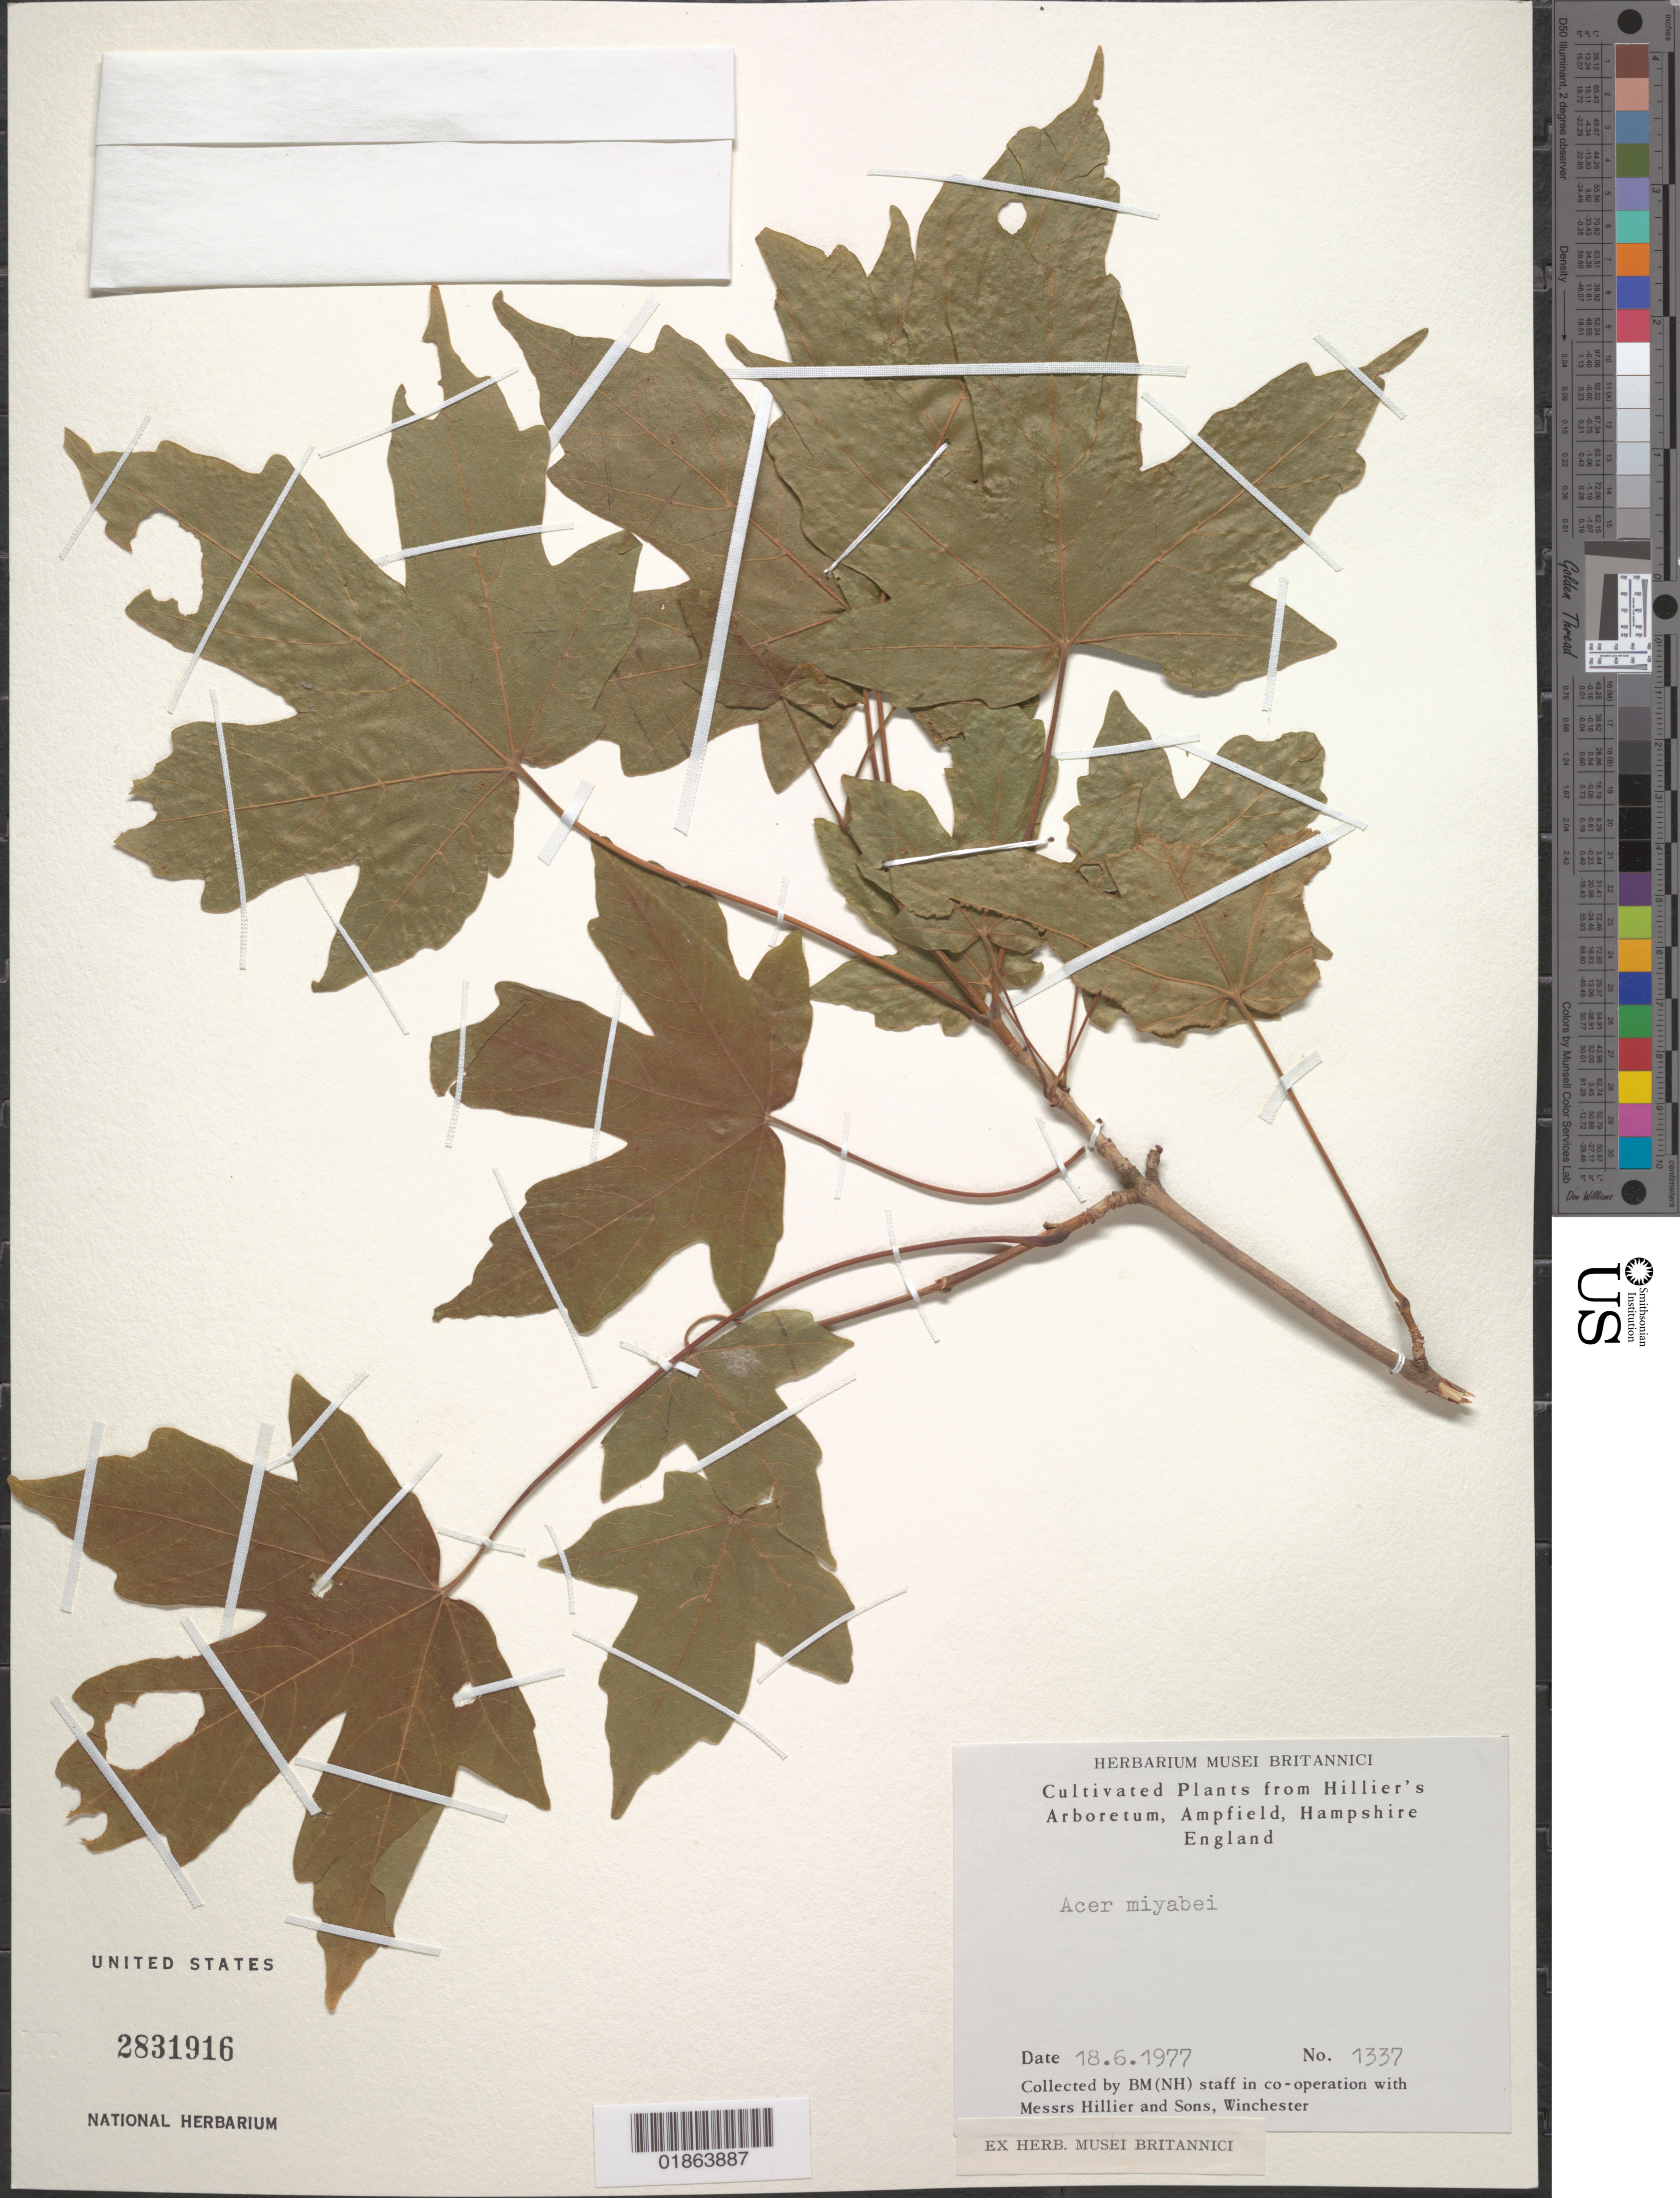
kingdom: Plantae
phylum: Tracheophyta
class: Magnoliopsida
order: Sapindales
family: Sapindaceae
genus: Acer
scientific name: Acer miyabei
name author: Maxim.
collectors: H. Hillier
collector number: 1337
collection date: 1977-06-18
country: United Kingdom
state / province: England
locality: Hillier's Arboretum, Amplfield, Hampshire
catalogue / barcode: US 2831916